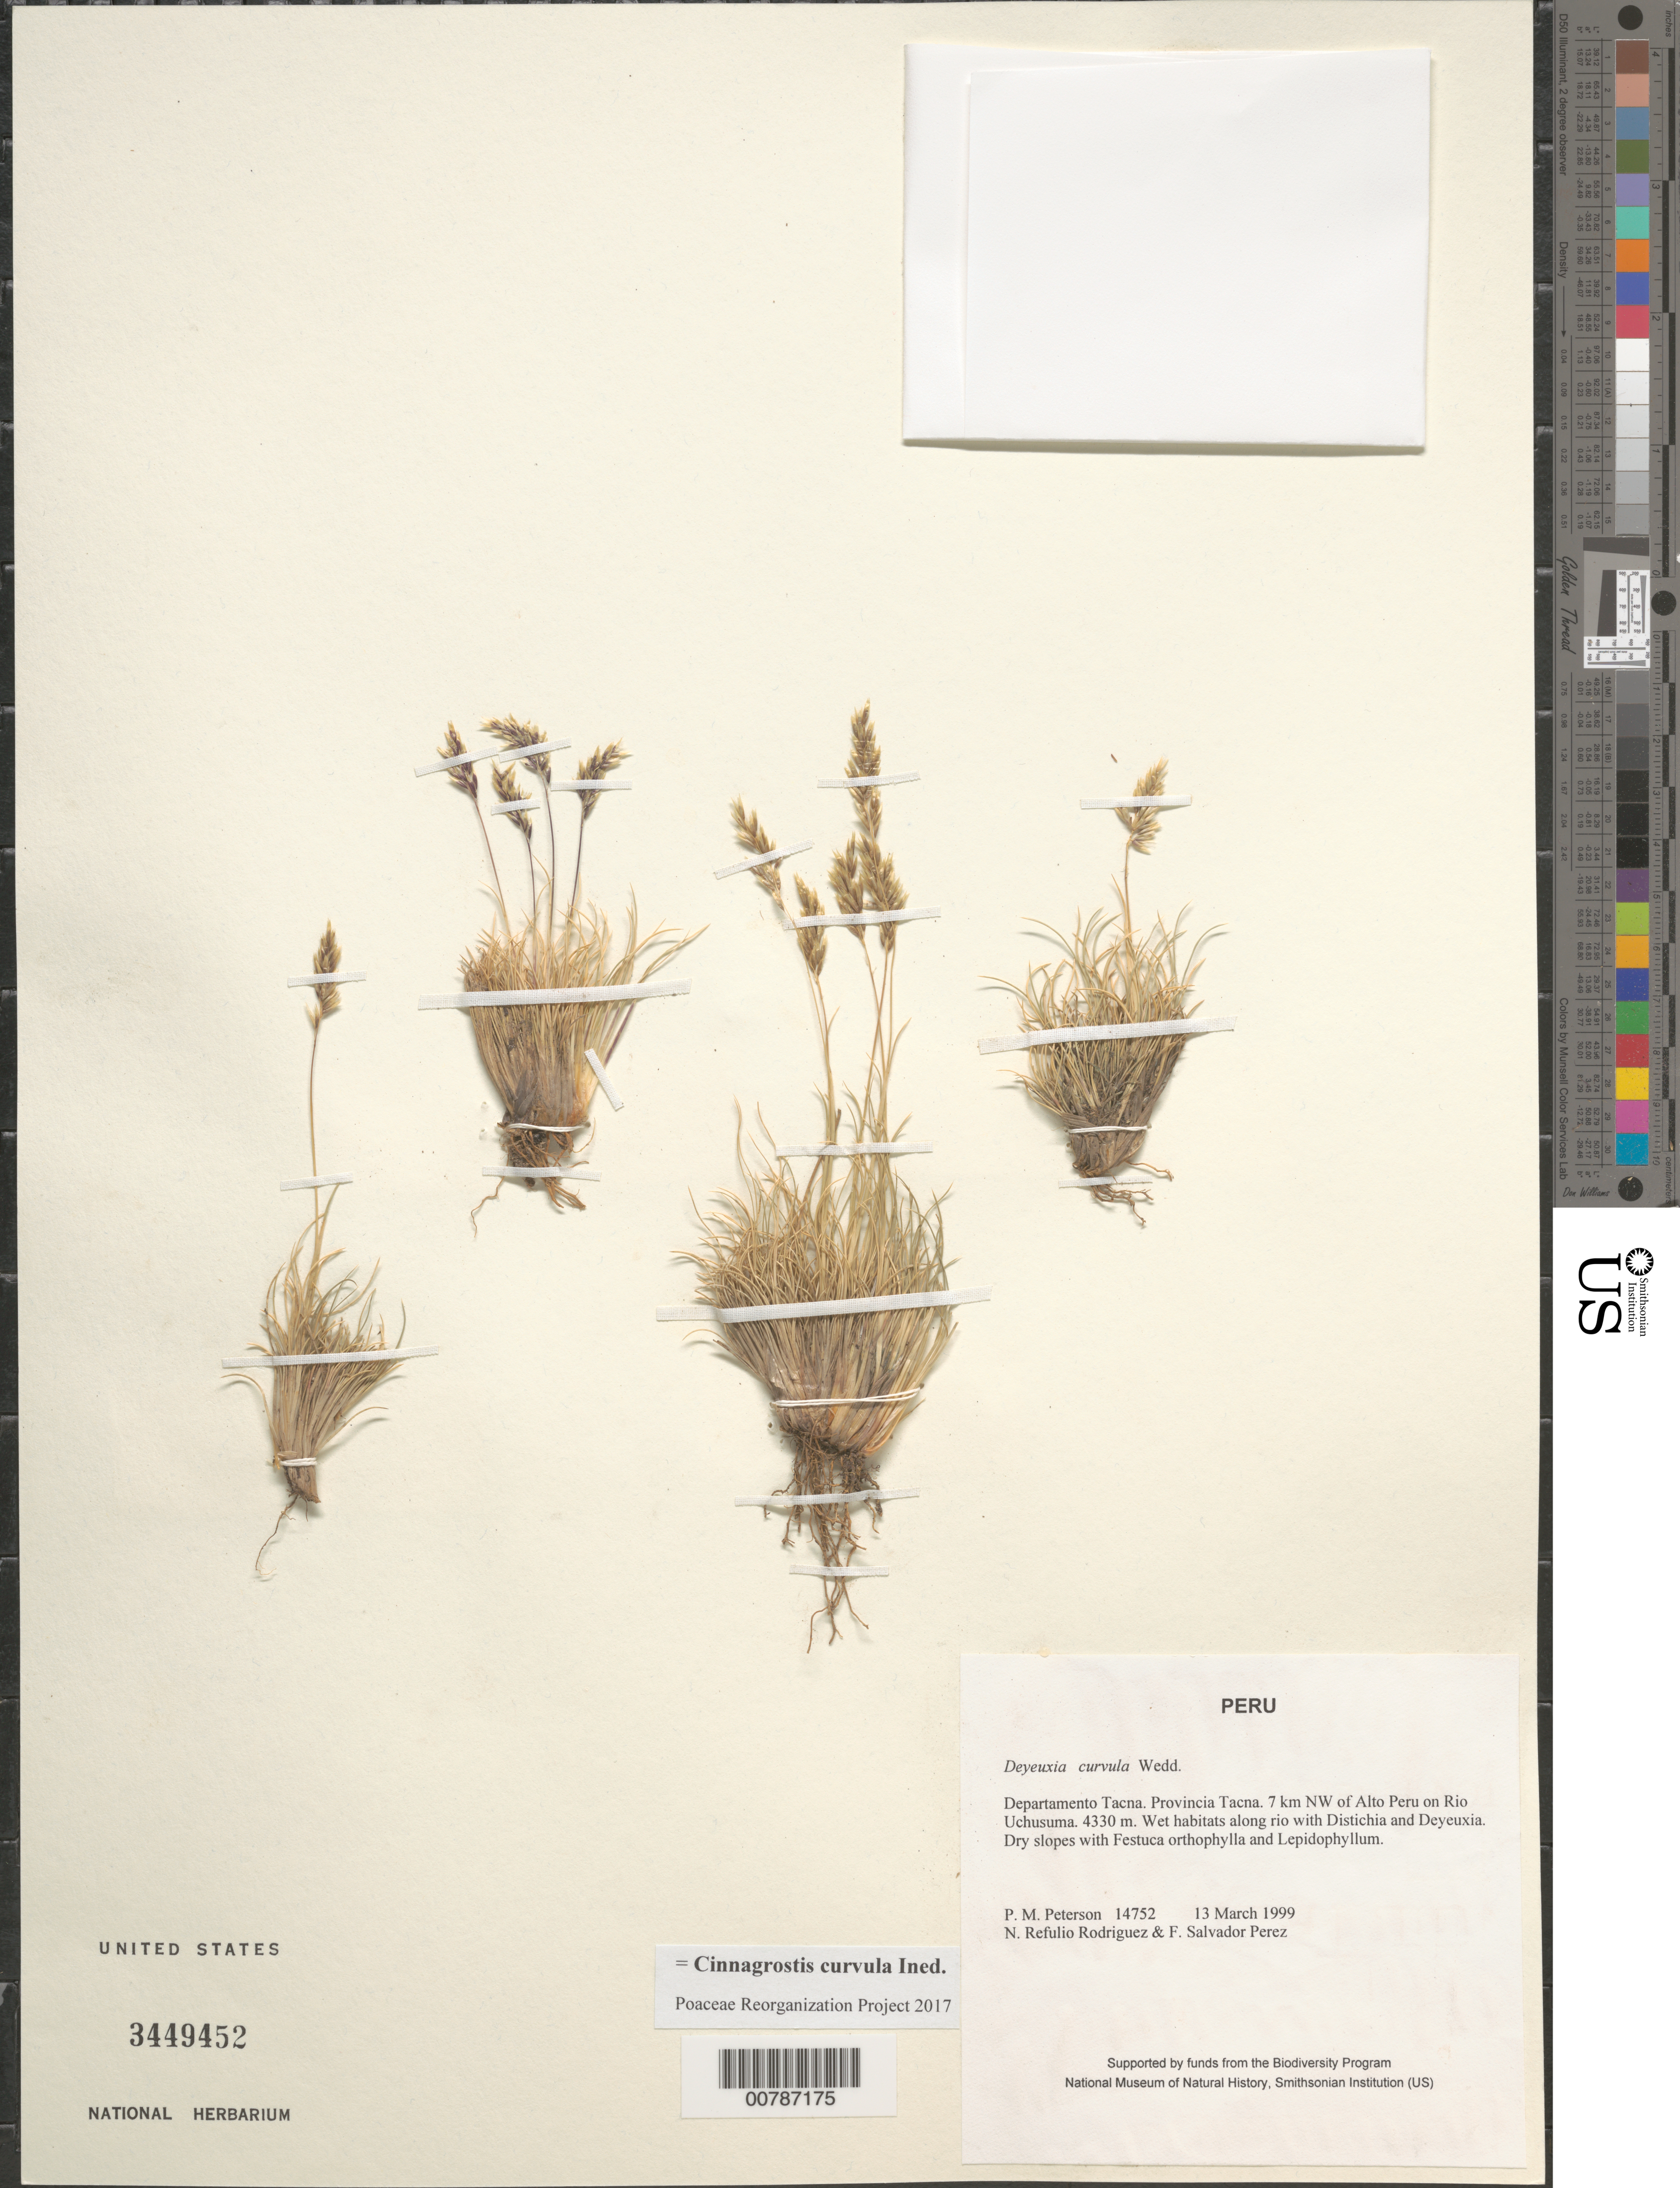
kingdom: Plantae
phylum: Tracheophyta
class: Liliopsida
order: Poales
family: Poaceae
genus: Cinnagrostis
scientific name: Cinnagrostis curvula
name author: (Wedd.) P.M. Peterson et al.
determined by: Poaceae Reorganization Project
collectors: P. M. Peterson, N. Refulio-Rodríguez & F. Salvador Perez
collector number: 14752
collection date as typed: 13 Mar 1999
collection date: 1999-03-13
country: Peru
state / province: Tacna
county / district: Tacna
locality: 7 km NW of Alto Peru on Rio Uchusuma.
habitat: Wet habitats along rio with Distichia and Deyeuxia. Dry slopes with Festuca orthophylla and Lepidophyllum.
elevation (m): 4330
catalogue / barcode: US 3449452